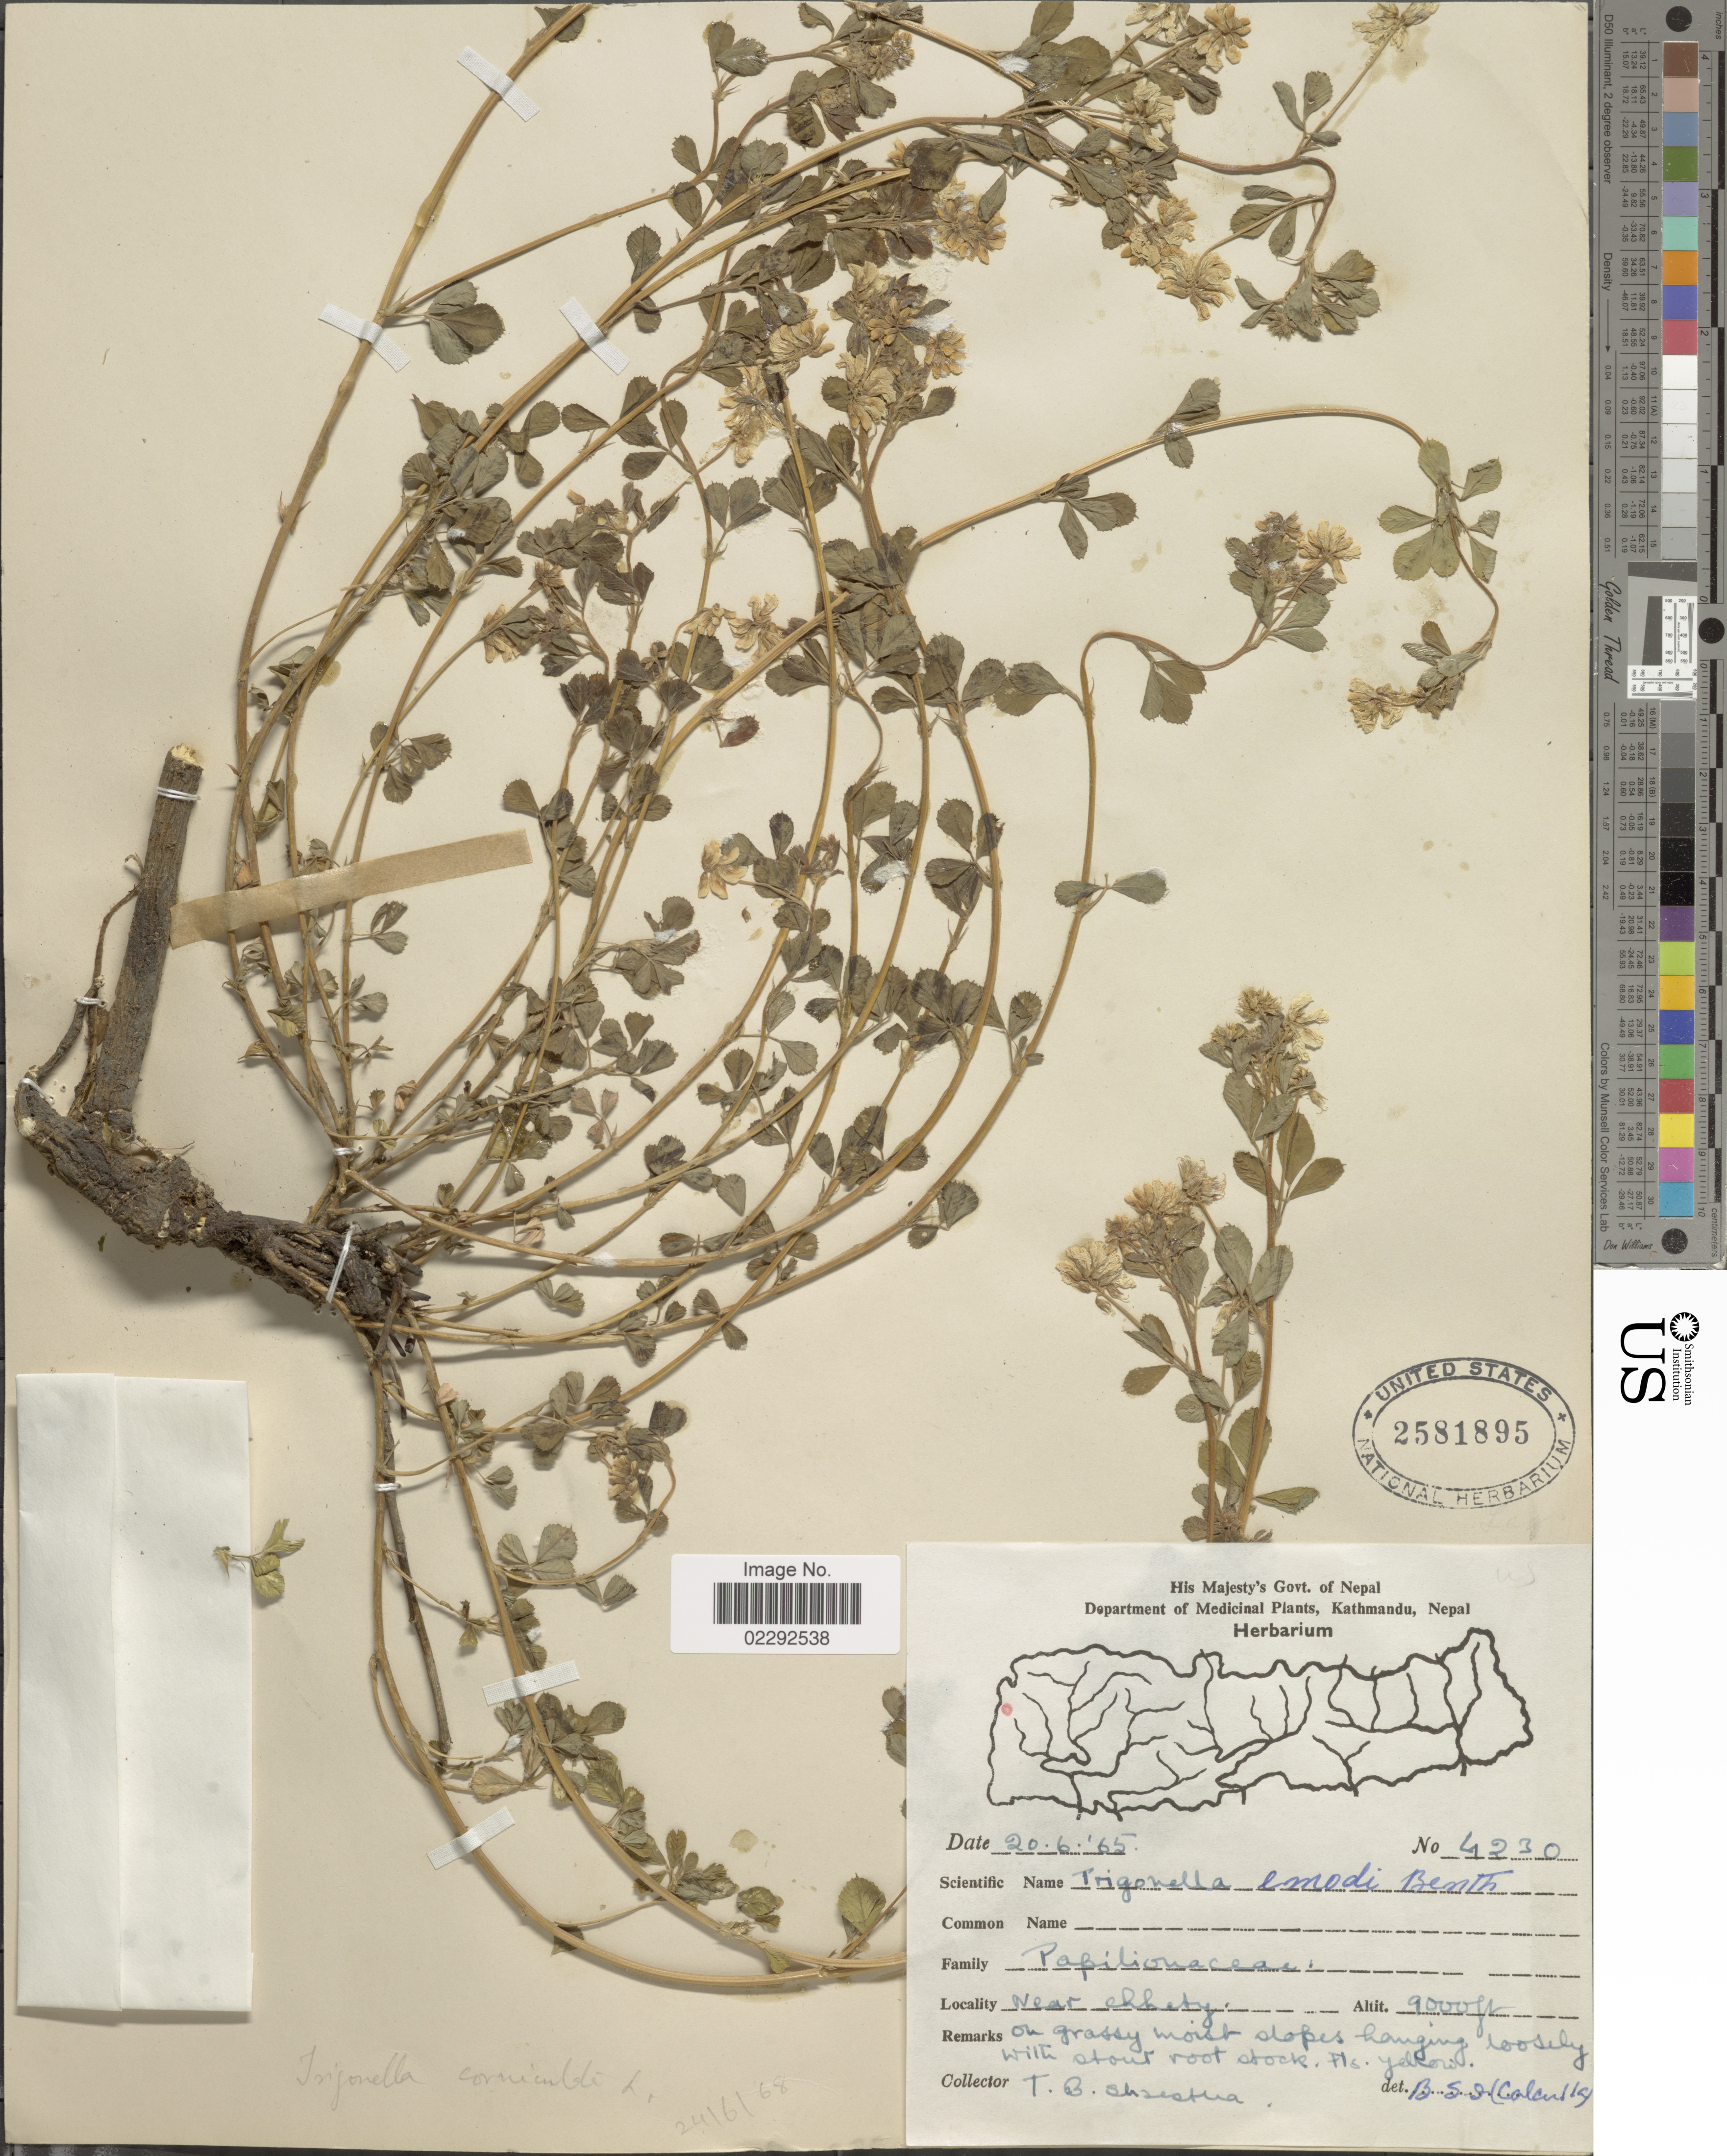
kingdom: Plantae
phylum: Tracheophyta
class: Magnoliopsida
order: Fabales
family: Fabaceae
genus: Trigonella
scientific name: Trigonella emodi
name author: Benth.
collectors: T. B. Shrestha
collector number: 4230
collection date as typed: Transcribed d/m/y: 20/6/65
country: Nepal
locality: Near Chhety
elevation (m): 2743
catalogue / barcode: US 2581895